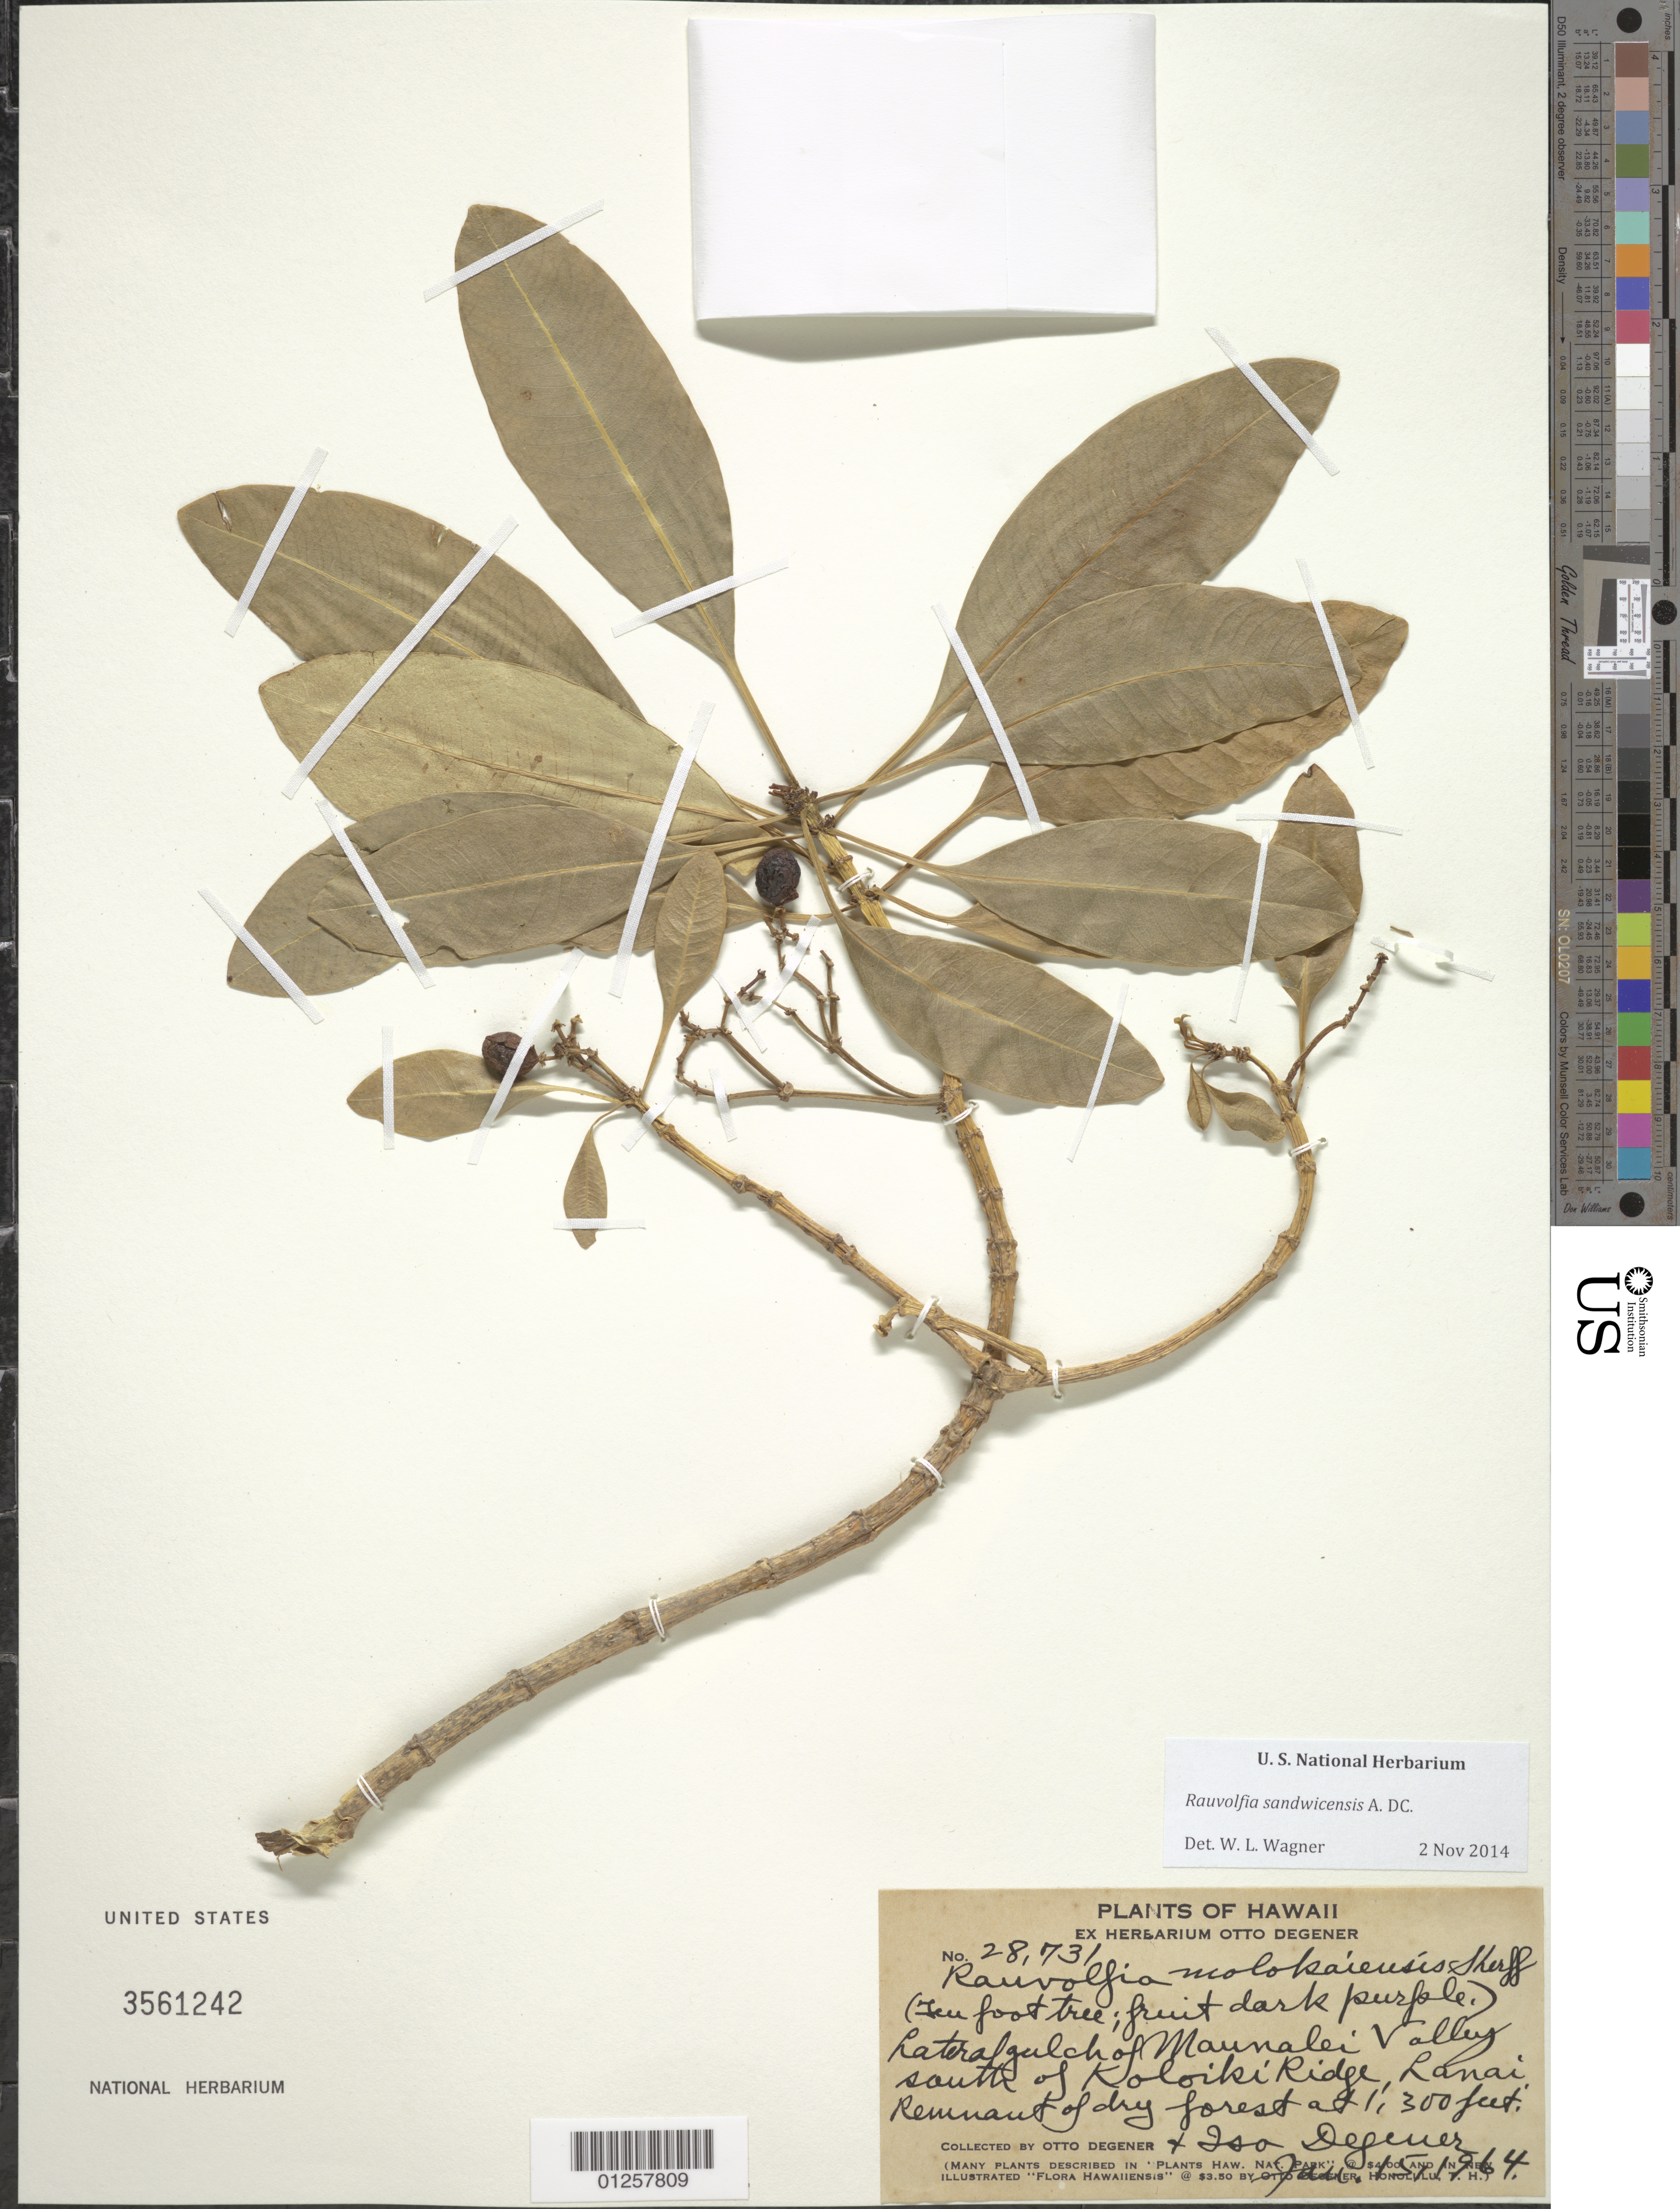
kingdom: Plantae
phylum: Tracheophyta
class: Magnoliopsida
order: Gentianales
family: Apocynaceae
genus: Rauvolfia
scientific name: Rauvolfia sandwicensis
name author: A. DC.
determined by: Wagner, W. L., (BOT), Smithsonian Institution - National Museum of Natural History (UNITED STATES)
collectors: O. Degener & I. Degener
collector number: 28731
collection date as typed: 15 Jan 1964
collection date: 1964-01-15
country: United States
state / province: Hawaii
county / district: Maui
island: Lana'i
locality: Lateral gulch of Maunalei Valley, south of Koloiki Ridge.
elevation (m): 396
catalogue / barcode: US 3561242